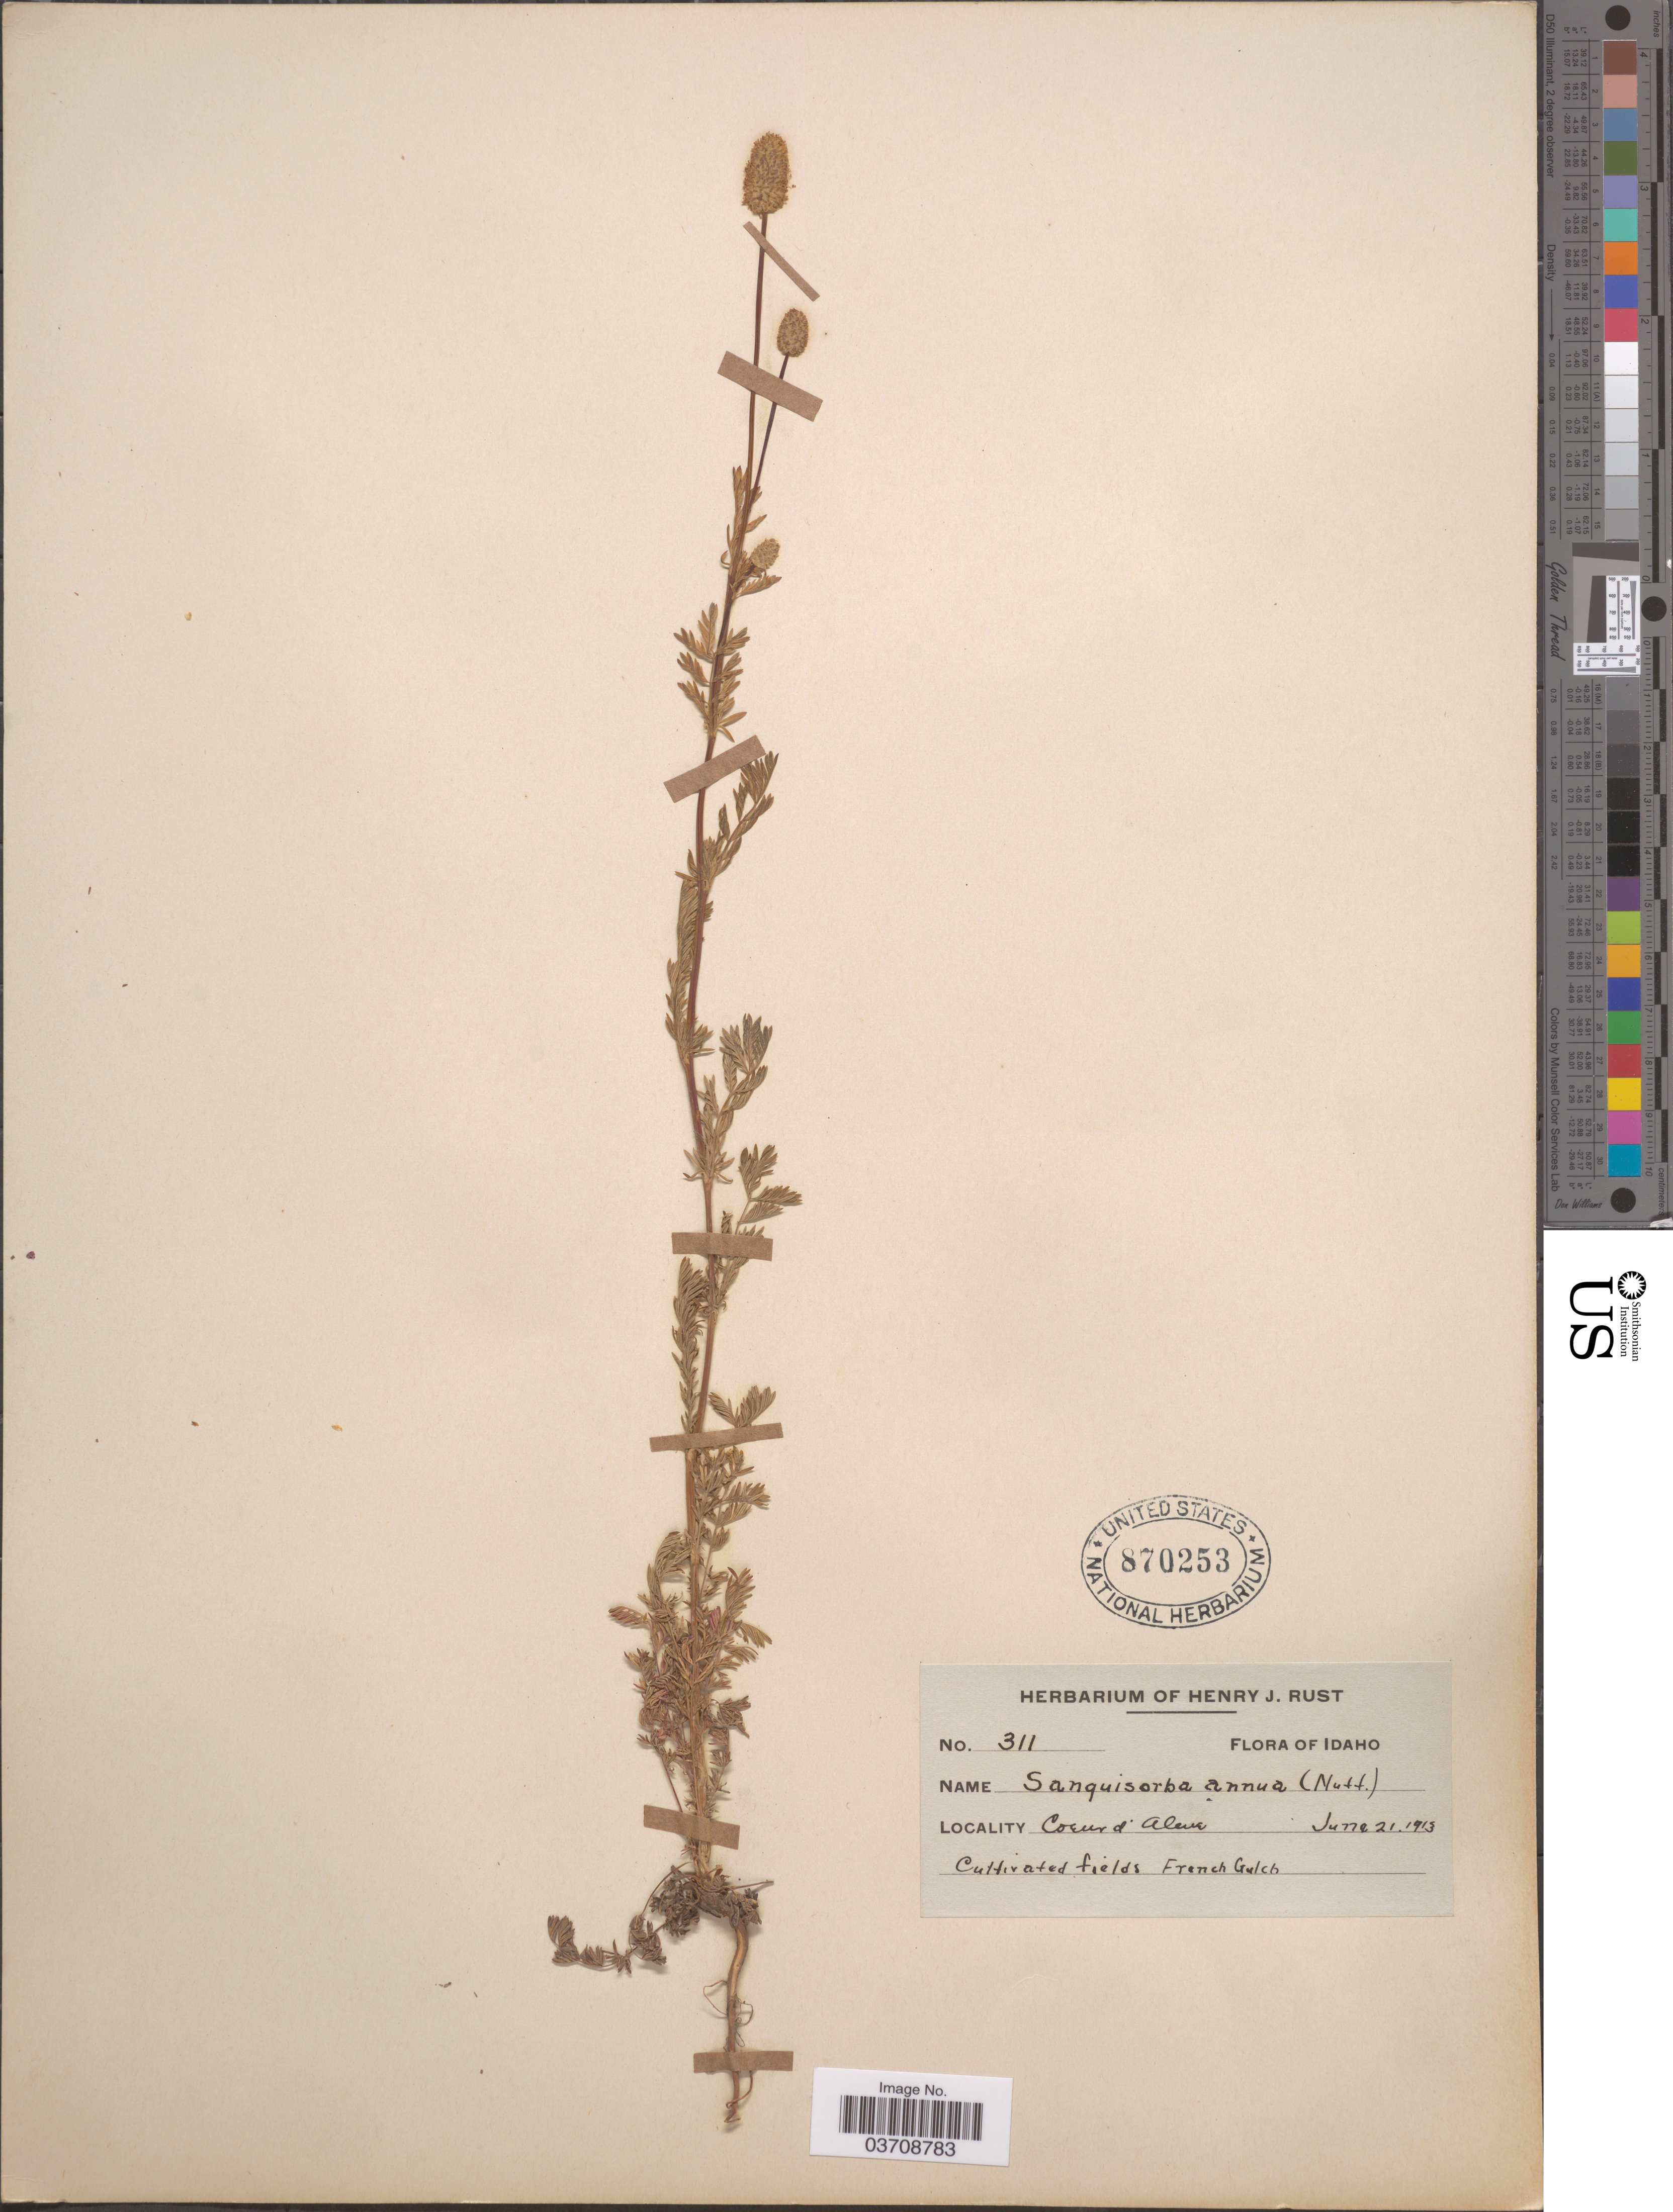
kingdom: Plantae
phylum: Tracheophyta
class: Magnoliopsida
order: Rosales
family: Rosaceae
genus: Sanguisorba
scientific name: Sanguisorba occidentalis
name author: Nutt.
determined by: Strong, Mark T., (BOT), Smithsonian Institution - National Museum of Natural History (UNITED STATES)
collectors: ex herb. Henry J. Rust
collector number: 311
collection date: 1913-06-21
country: United States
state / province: Idaho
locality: Coeur d'Alene. Cultivated fields, French Gulch.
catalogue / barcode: US 870253